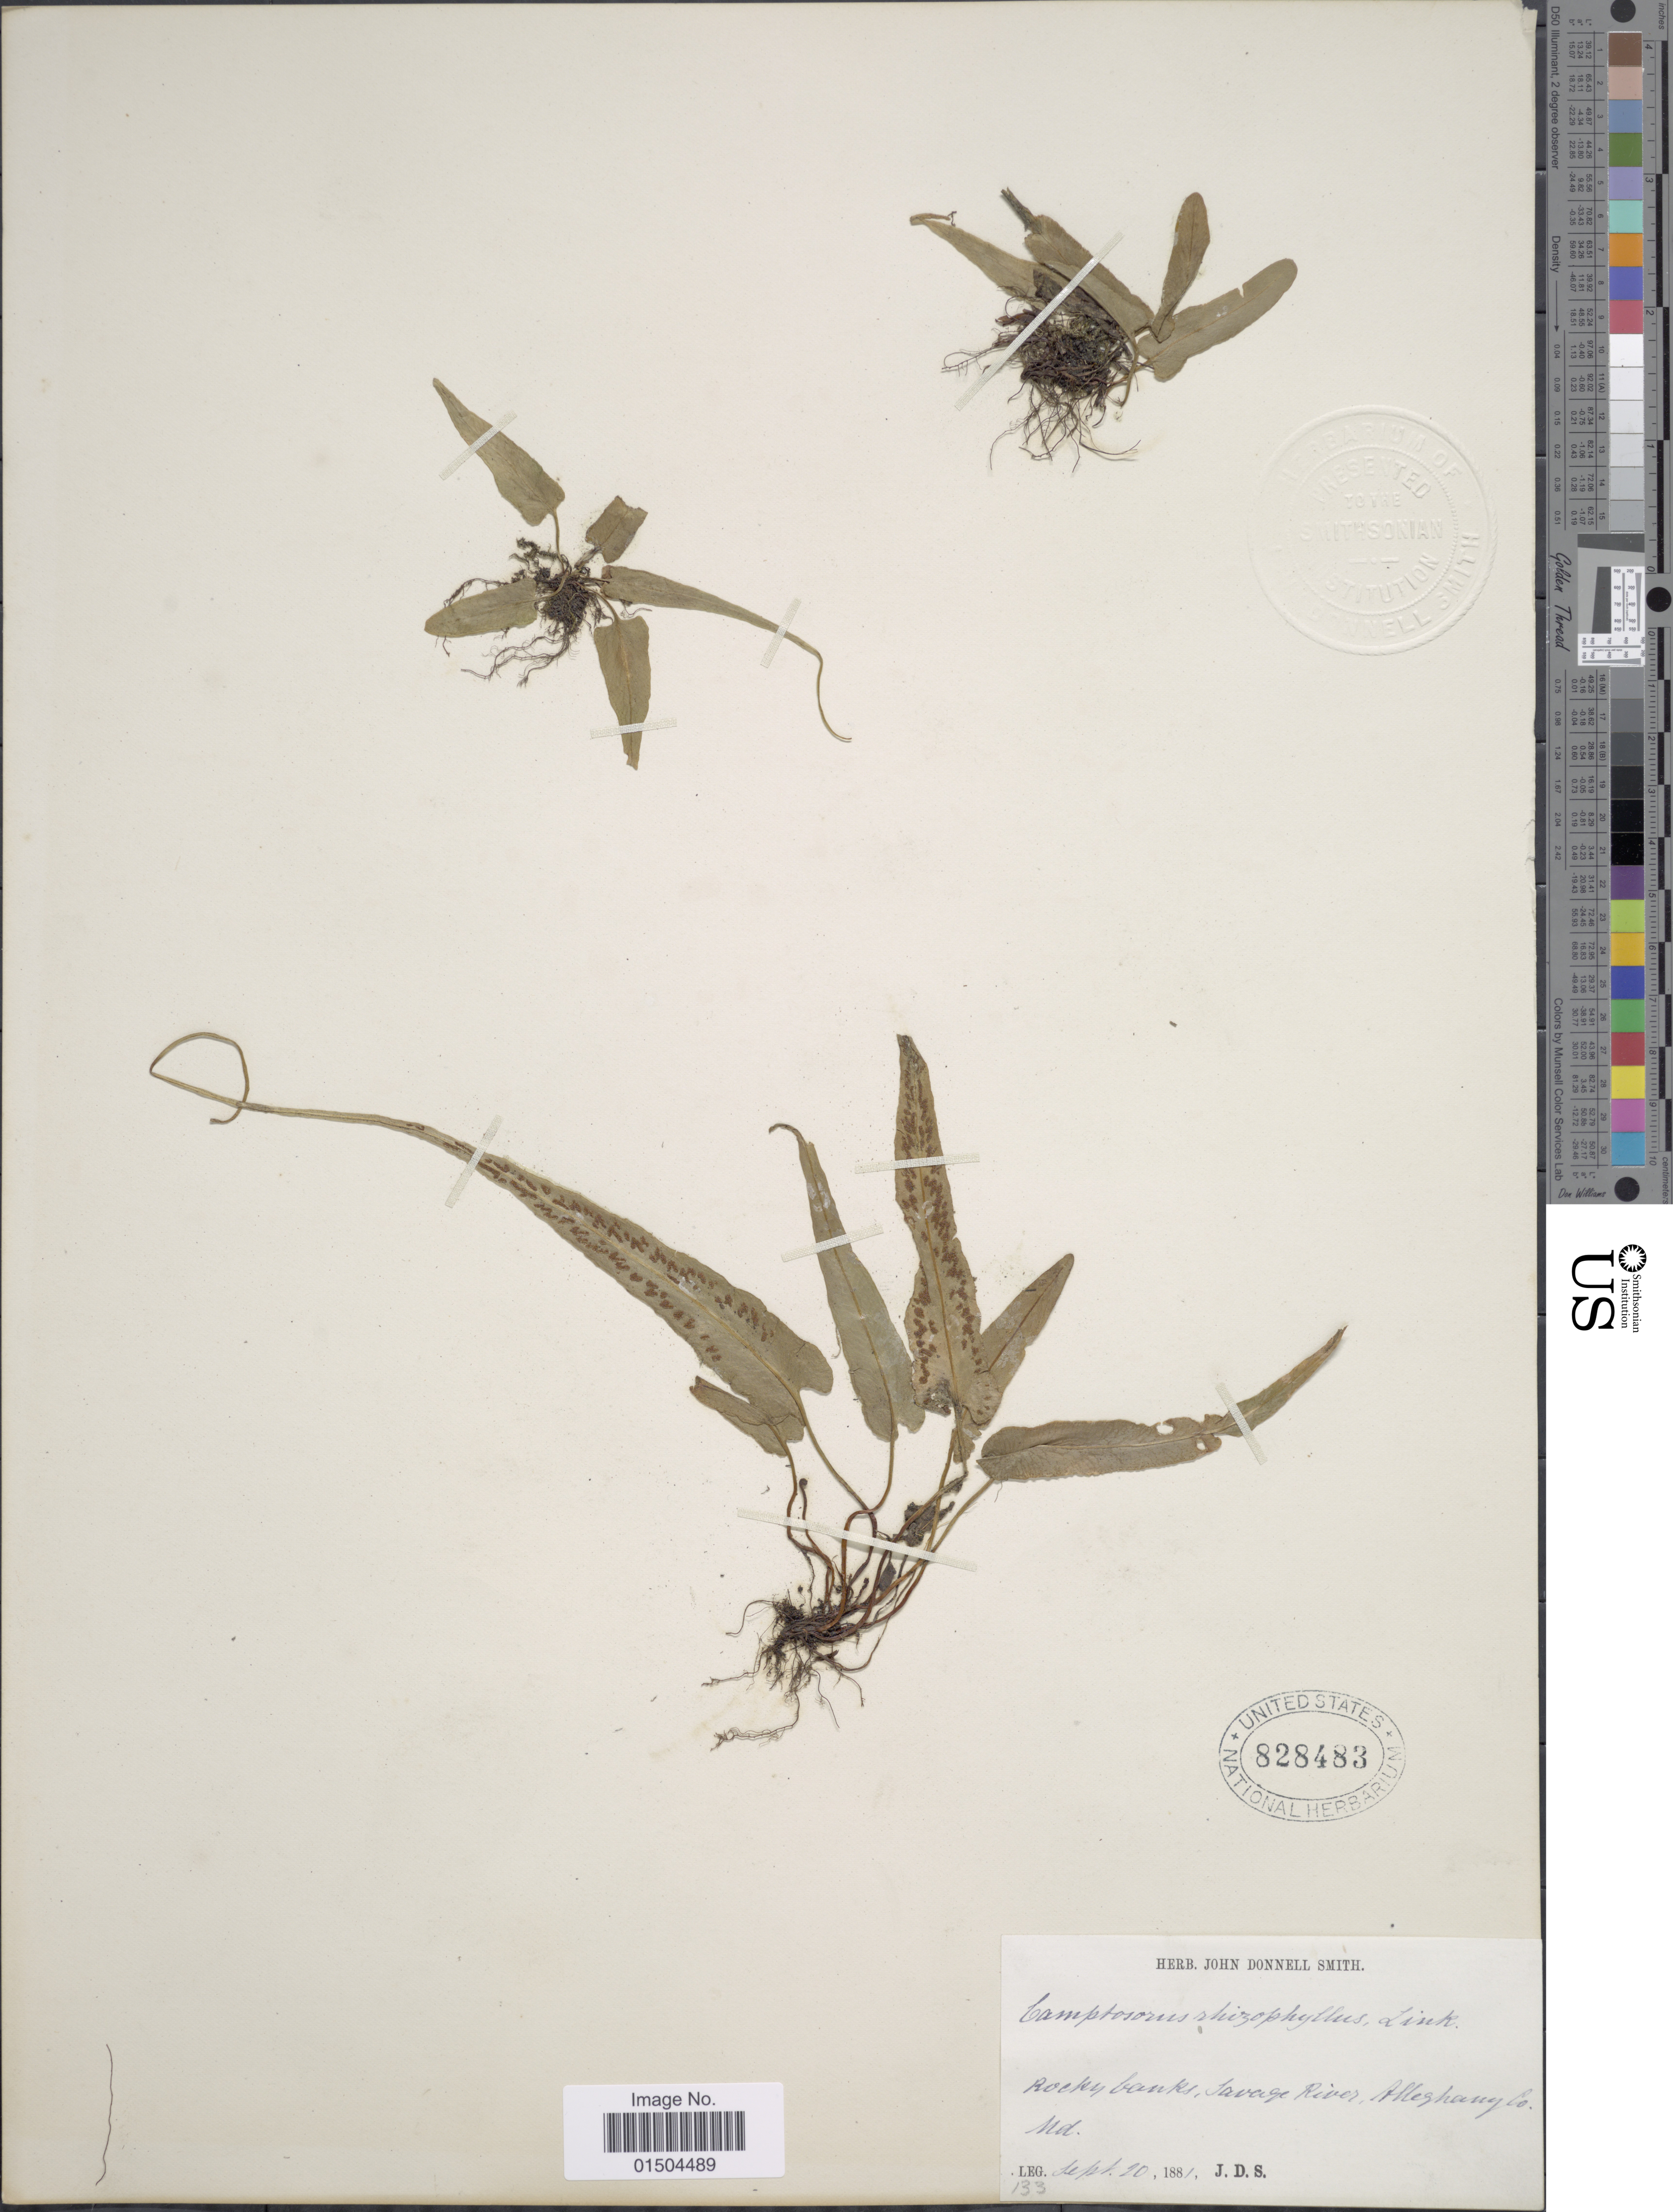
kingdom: Plantae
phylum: Tracheophyta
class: Polypodiopsida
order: Polypodiales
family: Aspleniaceae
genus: Asplenium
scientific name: Asplenium rhizophyllum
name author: L.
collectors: J. Donnell Smith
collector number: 133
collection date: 1881-09-20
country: United States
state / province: Maryland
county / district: Allegany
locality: Rocky banks, Savage River, Alleghany Co.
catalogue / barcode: US 828483